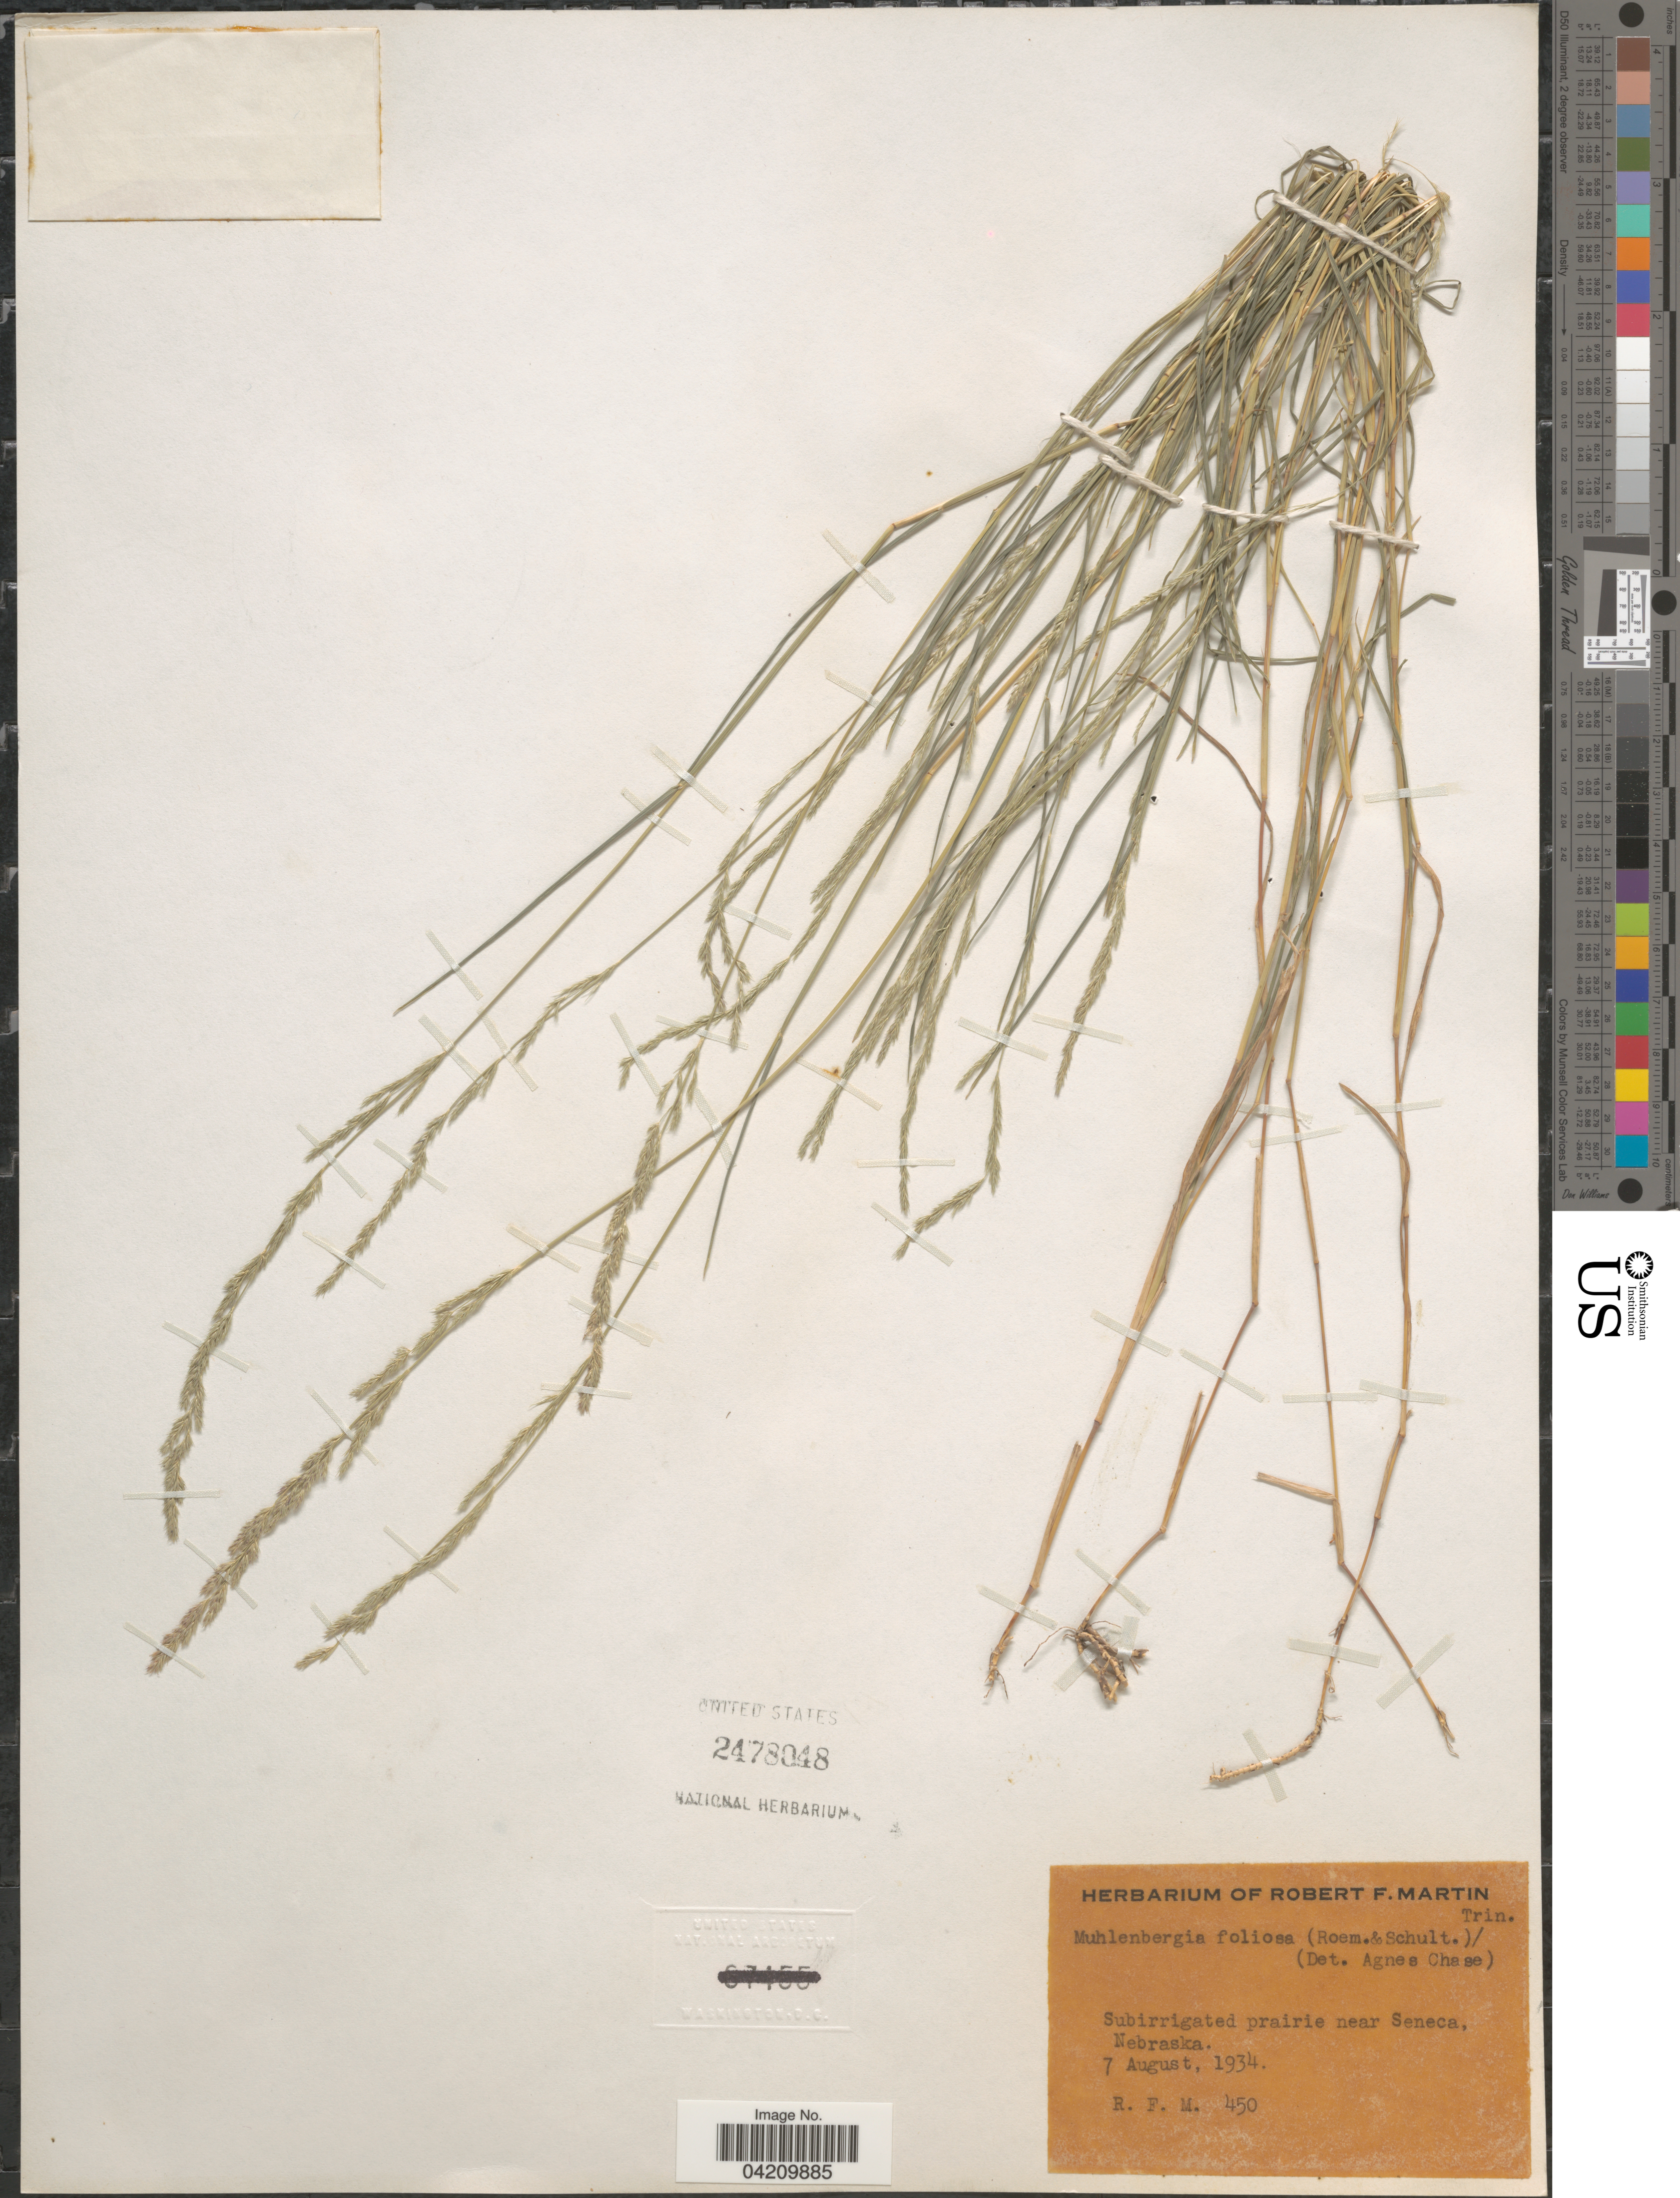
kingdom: Plantae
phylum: Tracheophyta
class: Liliopsida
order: Poales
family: Poaceae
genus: Muhlenbergia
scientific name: Muhlenbergia mexicana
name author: (L.) Trin.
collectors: R. F. Martin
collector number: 450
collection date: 1934-08-07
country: United States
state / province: Nebraska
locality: Subirrigated prairie near Seneca.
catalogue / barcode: US 2478048